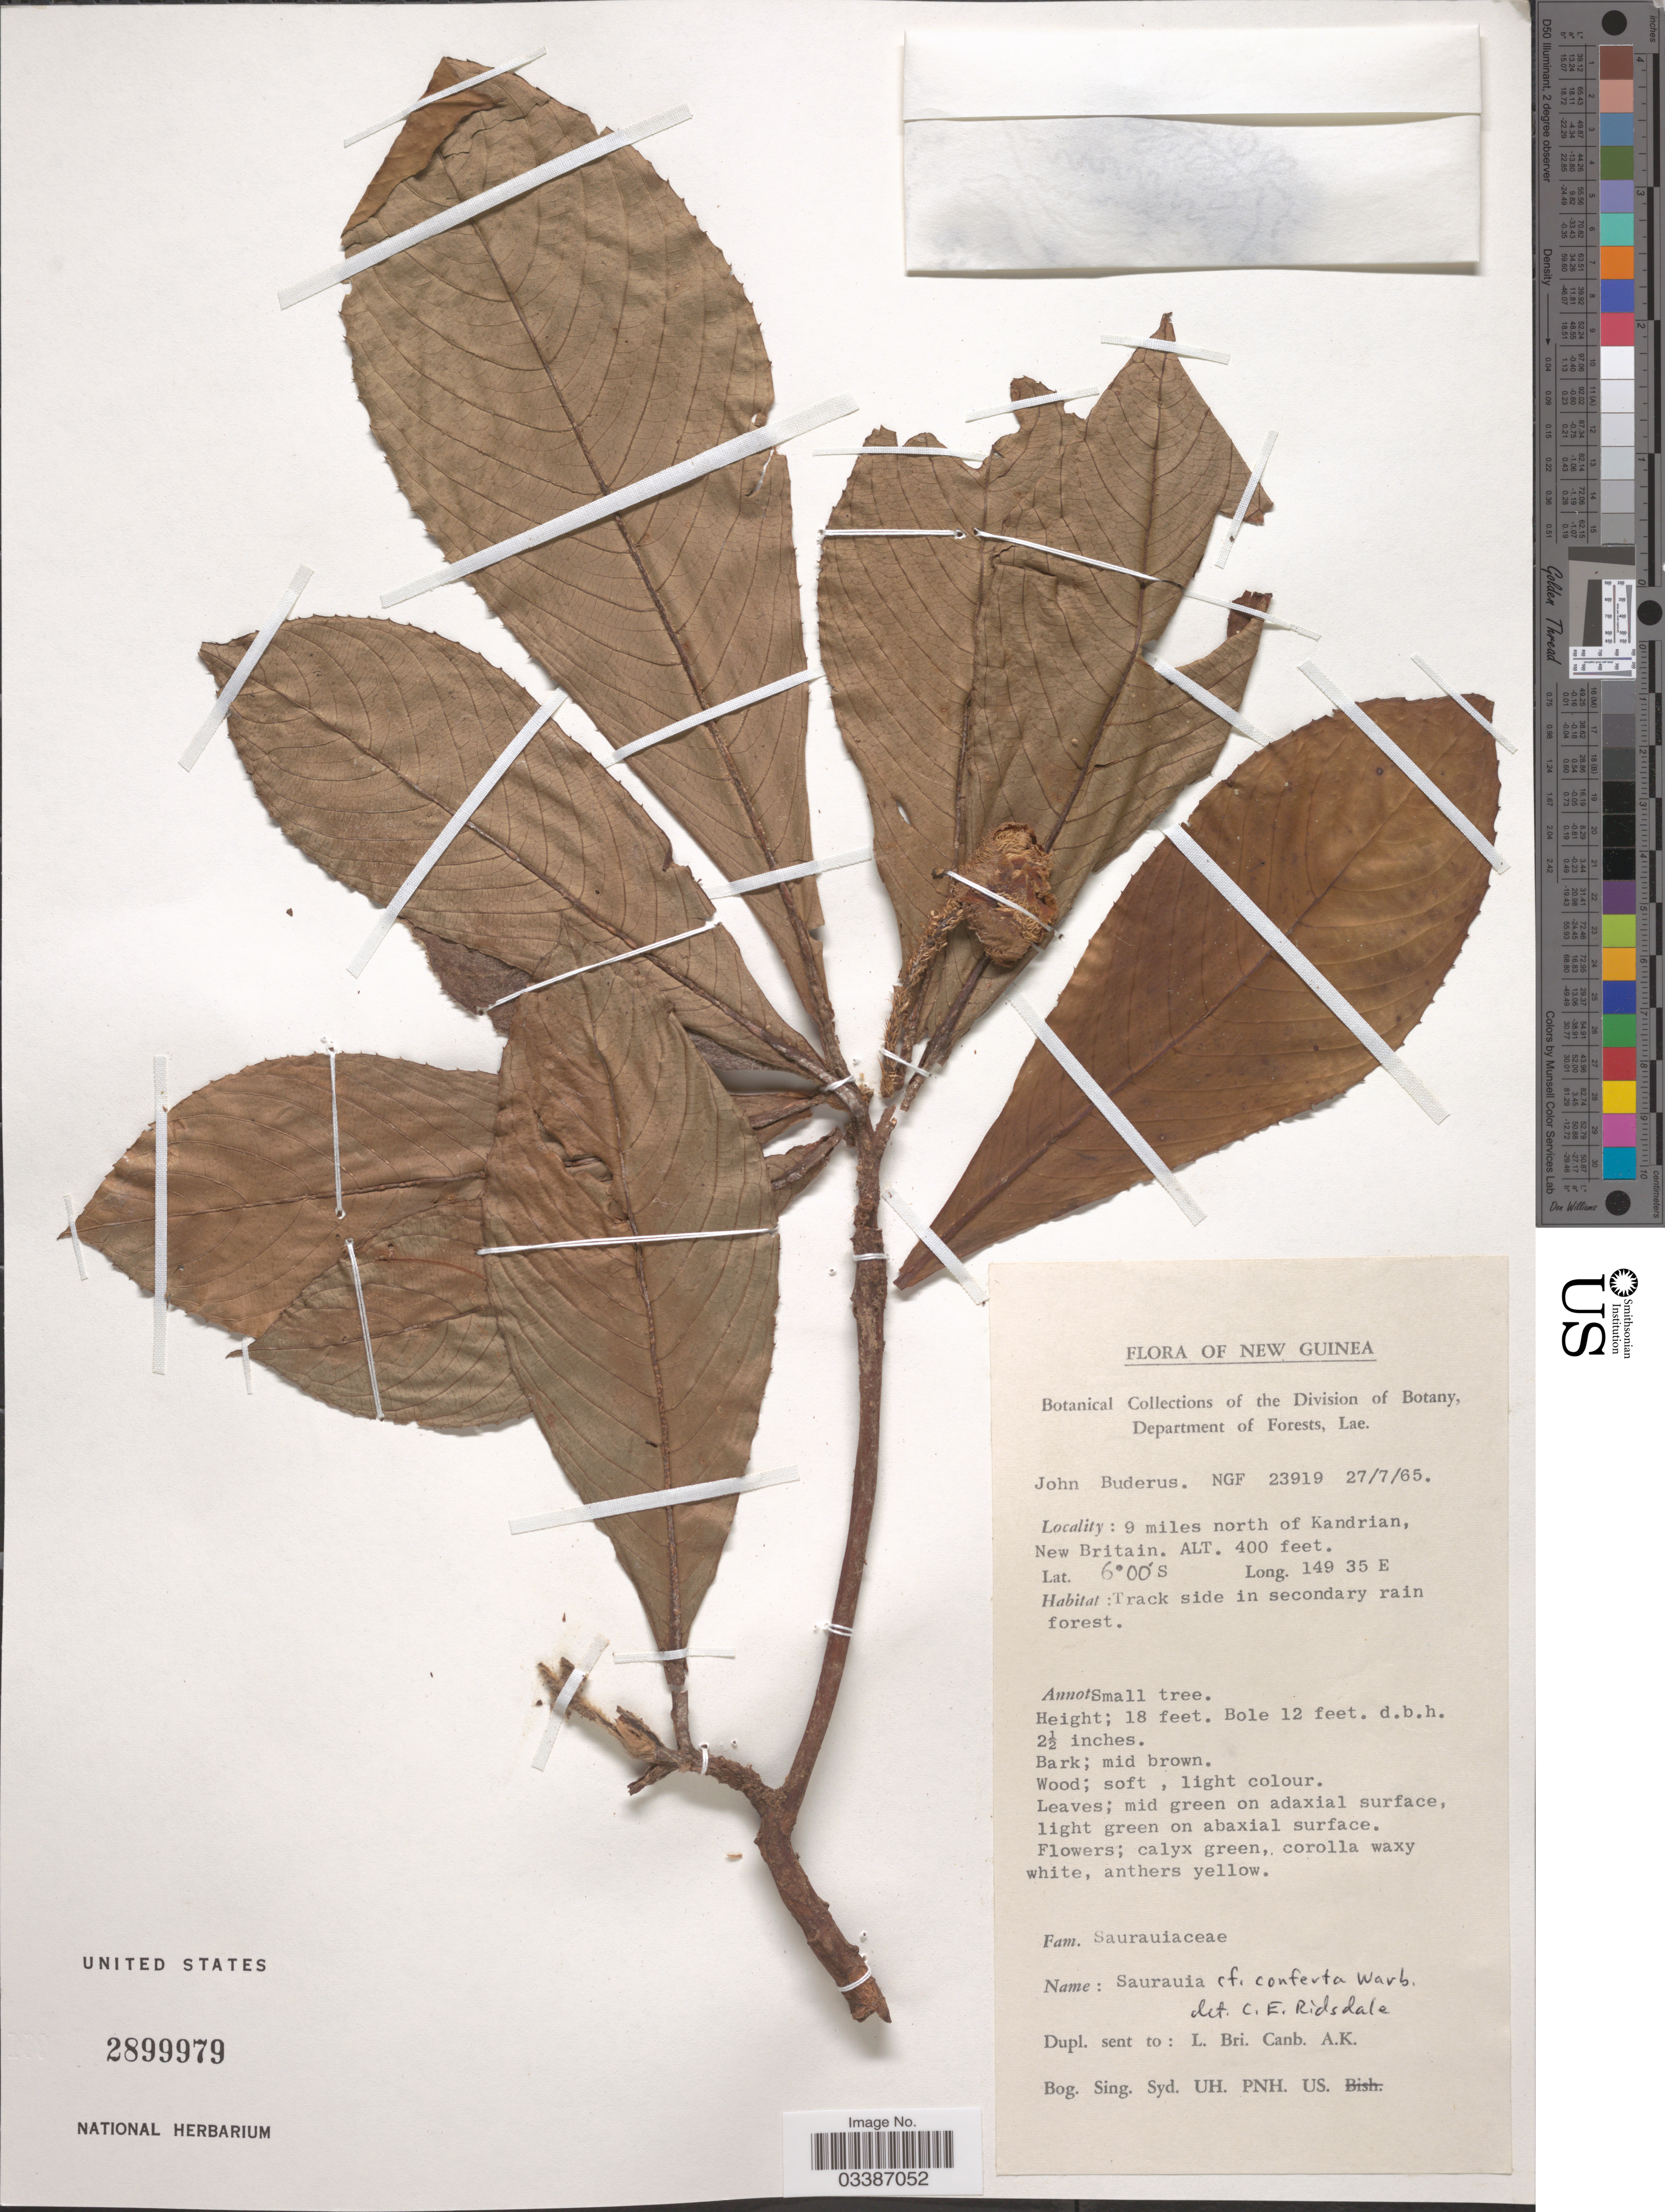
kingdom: Plantae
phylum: Tracheophyta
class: Magnoliopsida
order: Ericales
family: Actinidiaceae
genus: Saurauia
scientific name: Saurauia conferta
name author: Warb.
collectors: J. Buderus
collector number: NGF23919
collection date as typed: Transcribed d/m/y: 27/7/65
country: Papua New Guinea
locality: New Guinea. 9 miles north of Kandrian, New Britain.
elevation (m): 122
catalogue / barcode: US 2899979